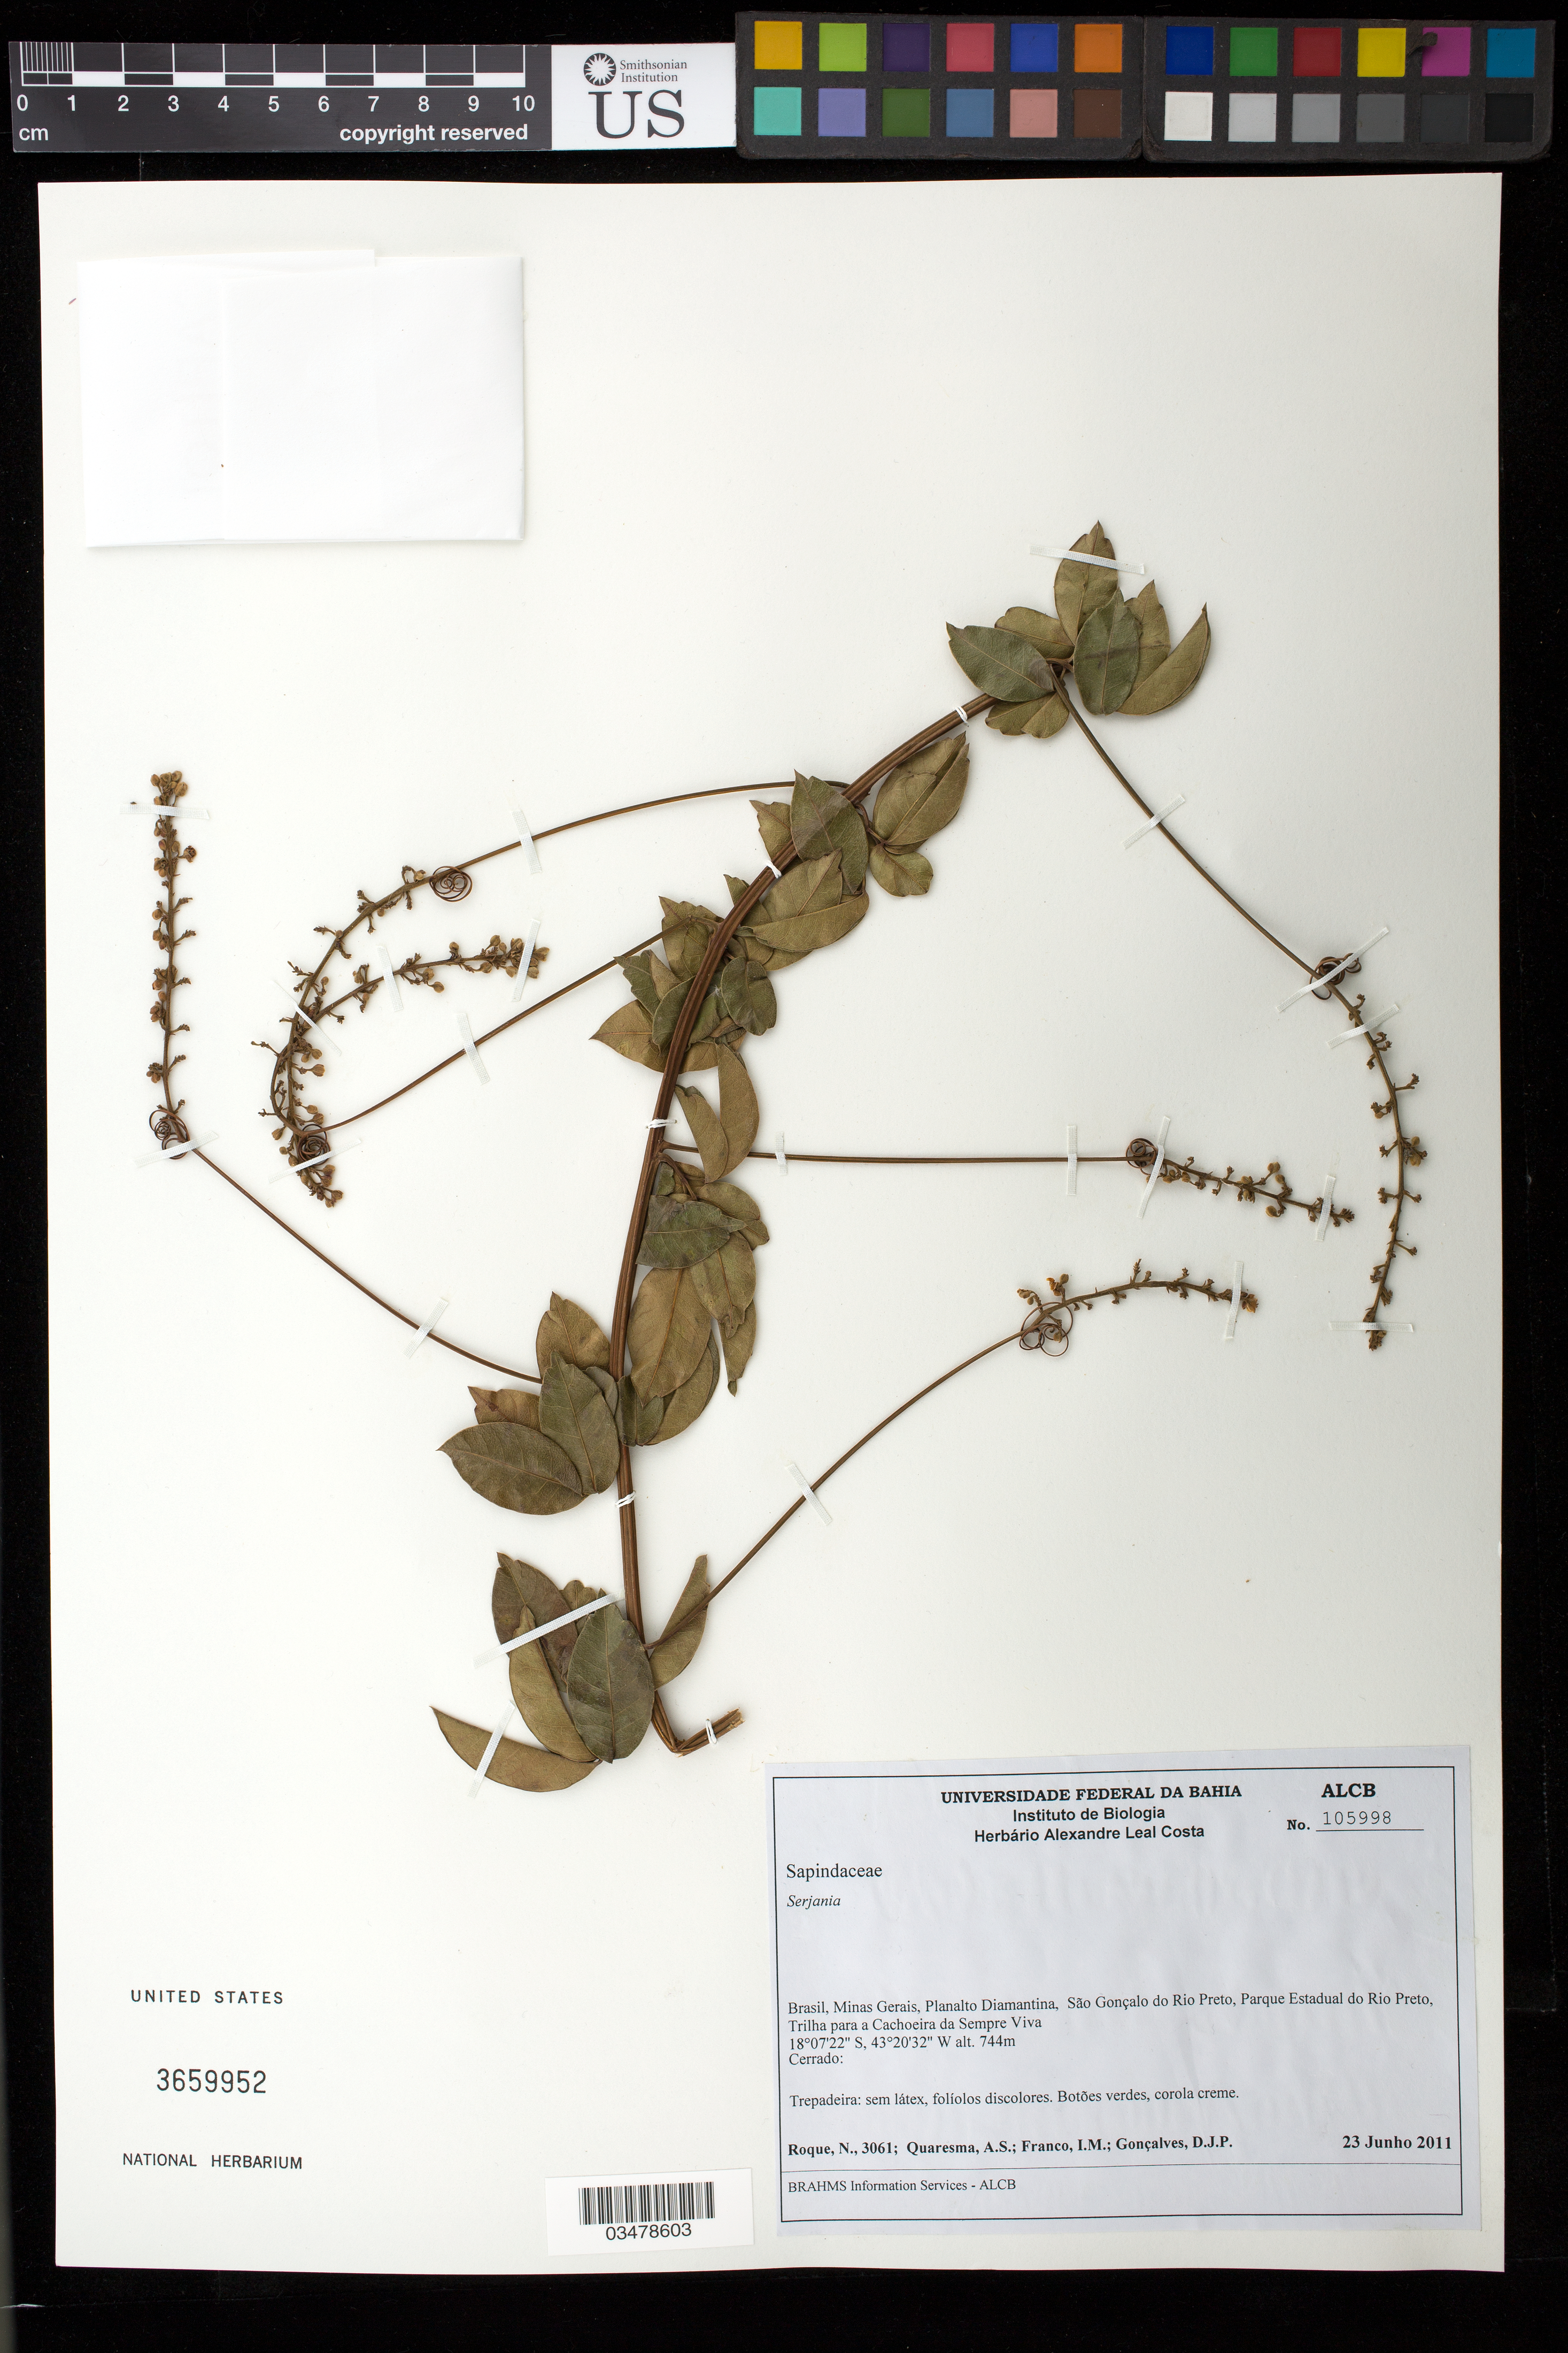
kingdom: Plantae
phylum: Tracheophyta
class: Magnoliopsida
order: Sapindales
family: Sapindaceae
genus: Serjania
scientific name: Serjania acutidentata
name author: Radlk.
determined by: Acevedo-Rodriguez, P., (US), Smithsonian Institution - National Museum of Natural History (UNITED STATES)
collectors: N. Roque, A. Quaresma, I. Franco & D. Gonçalves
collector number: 3061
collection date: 2011-06-23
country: Brazil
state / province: Minas Gerais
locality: Planalto Diamantina, Sao Gonzalo do Rio Preto, Parque Estadual do Rio Preto Trilha para a Cachoeira da Se,pre VIva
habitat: Cerrado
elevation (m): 744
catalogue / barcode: US 3659952